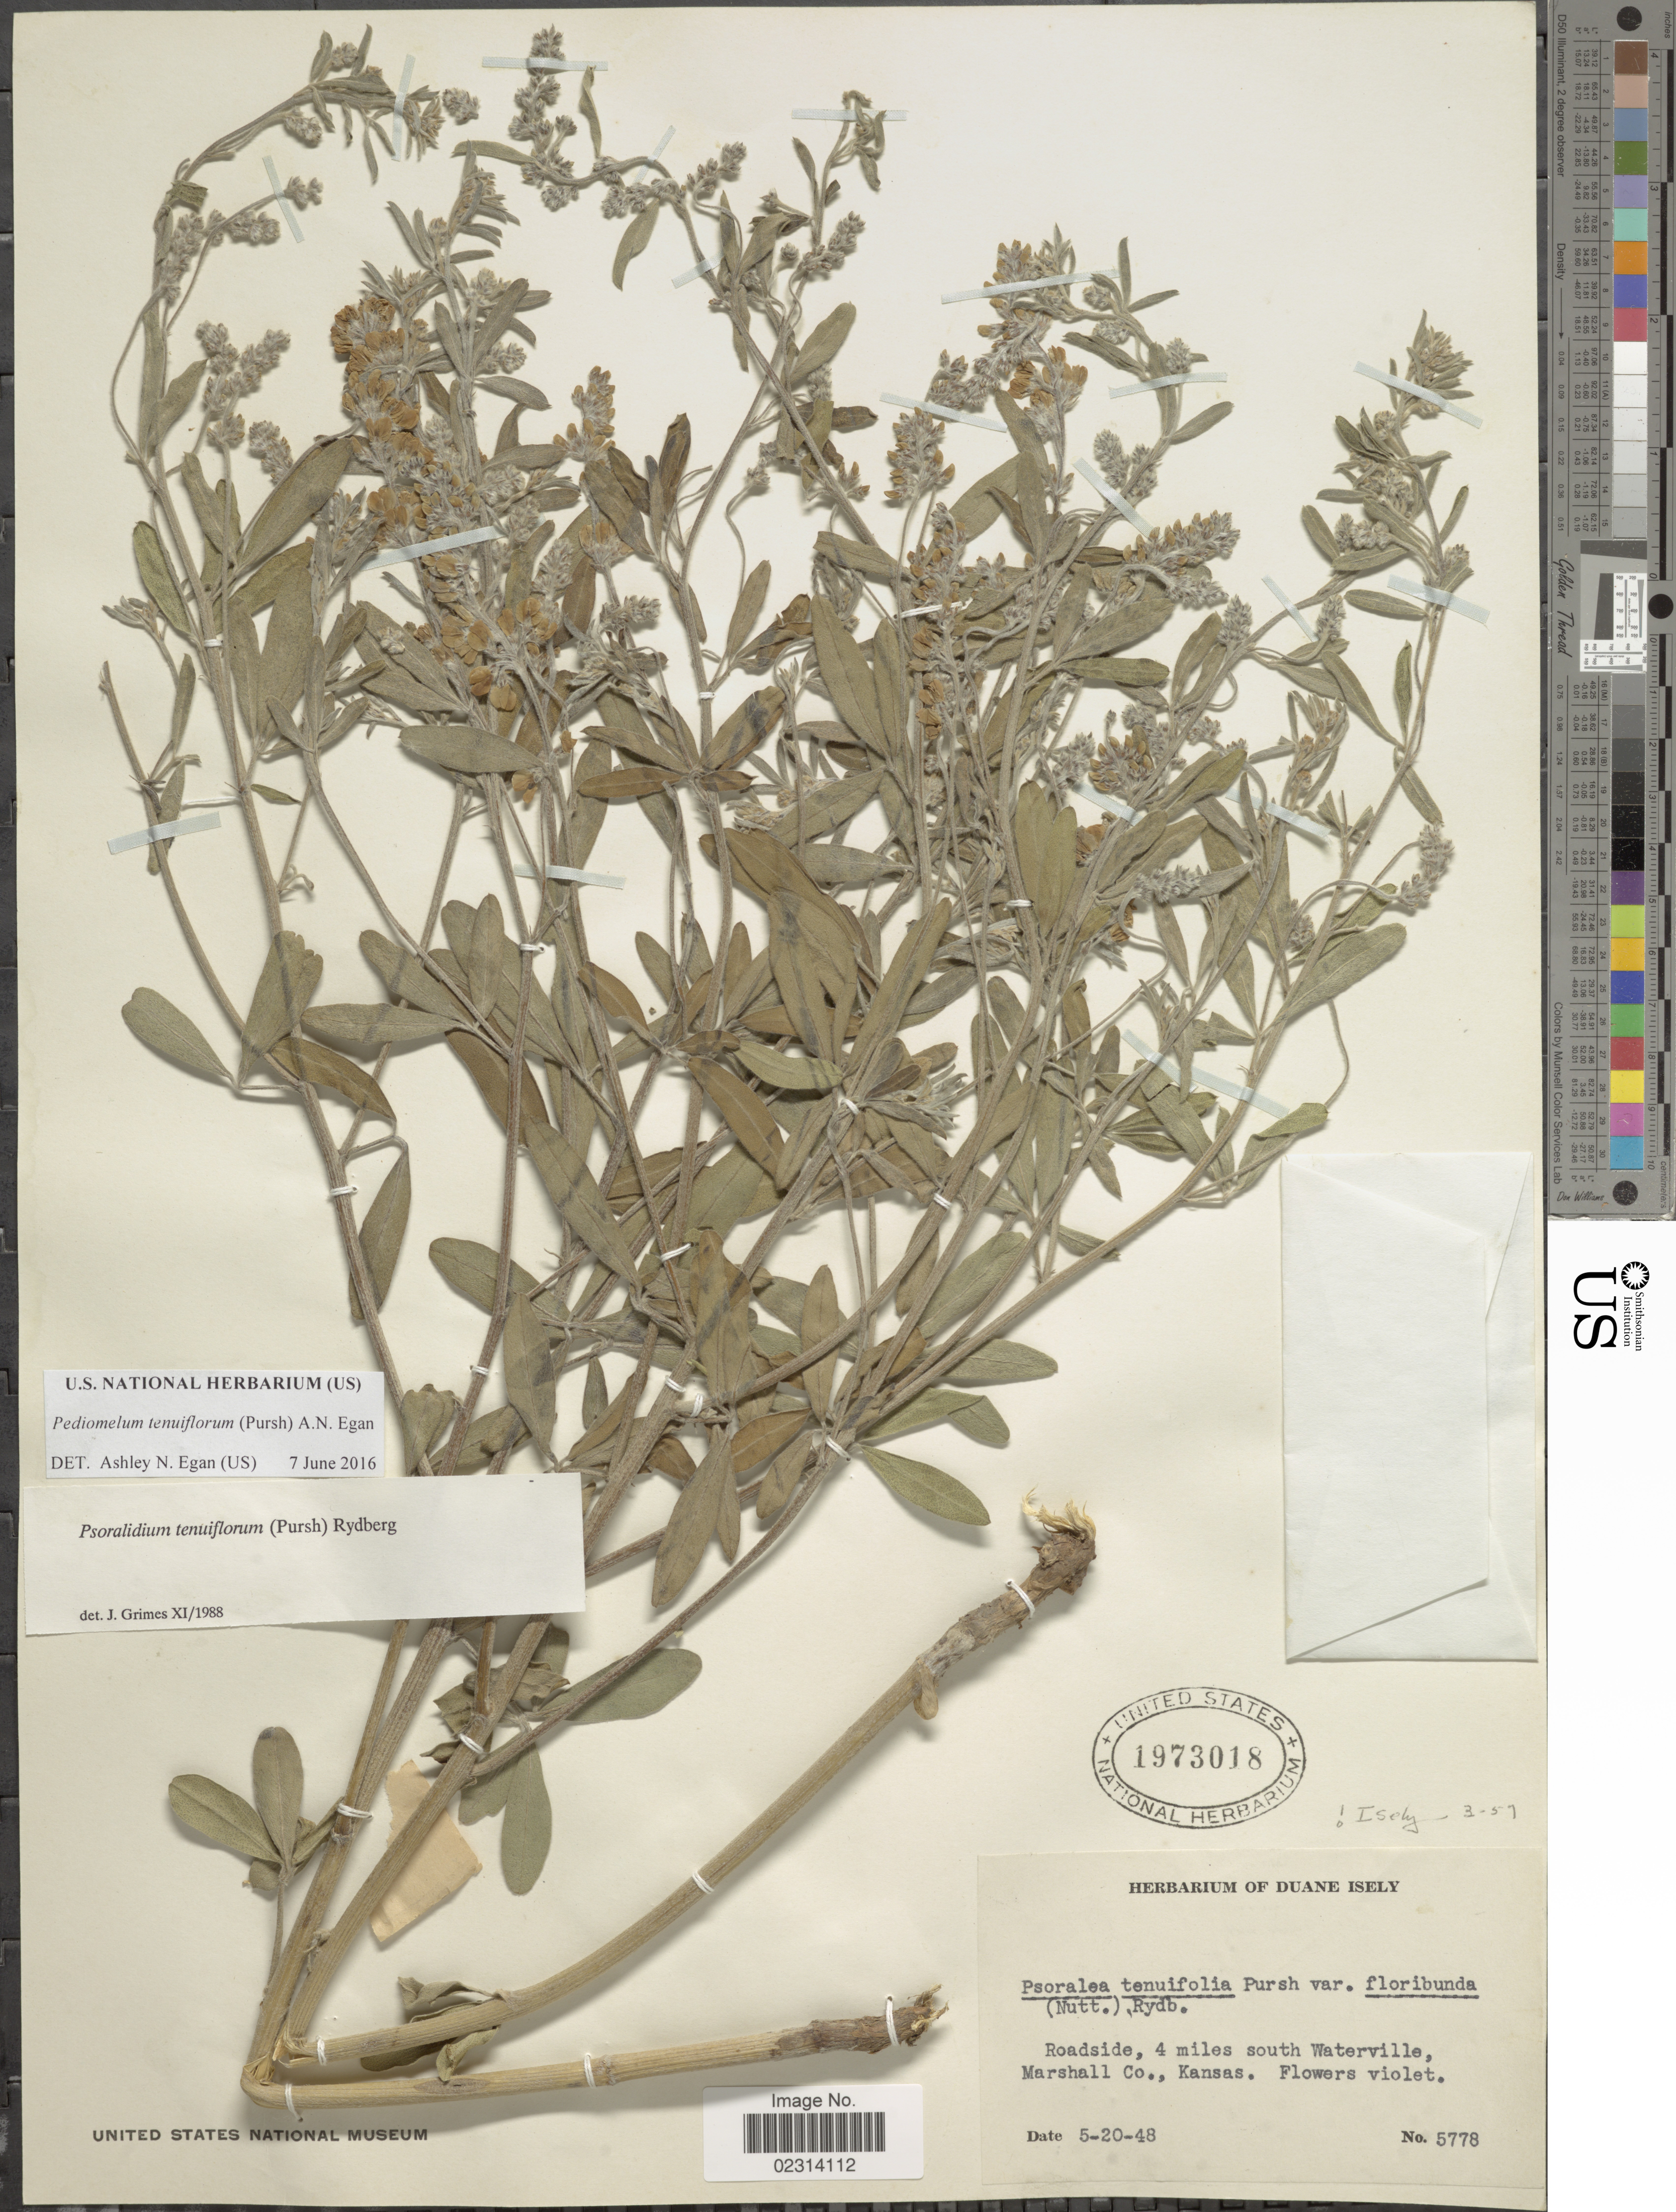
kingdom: Plantae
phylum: Tracheophyta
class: Magnoliopsida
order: Fabales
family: Fabaceae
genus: Psoralidium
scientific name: Psoralidium tenuiflorum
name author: (Pursh) Rydb.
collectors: ex. herb. Duane Isely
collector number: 5778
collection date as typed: Transcribed d/m/y: 20/5/48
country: United States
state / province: Kansas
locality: Roadside, 4 miles south Waterville, marshall Co., Kansas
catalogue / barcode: US 1973018